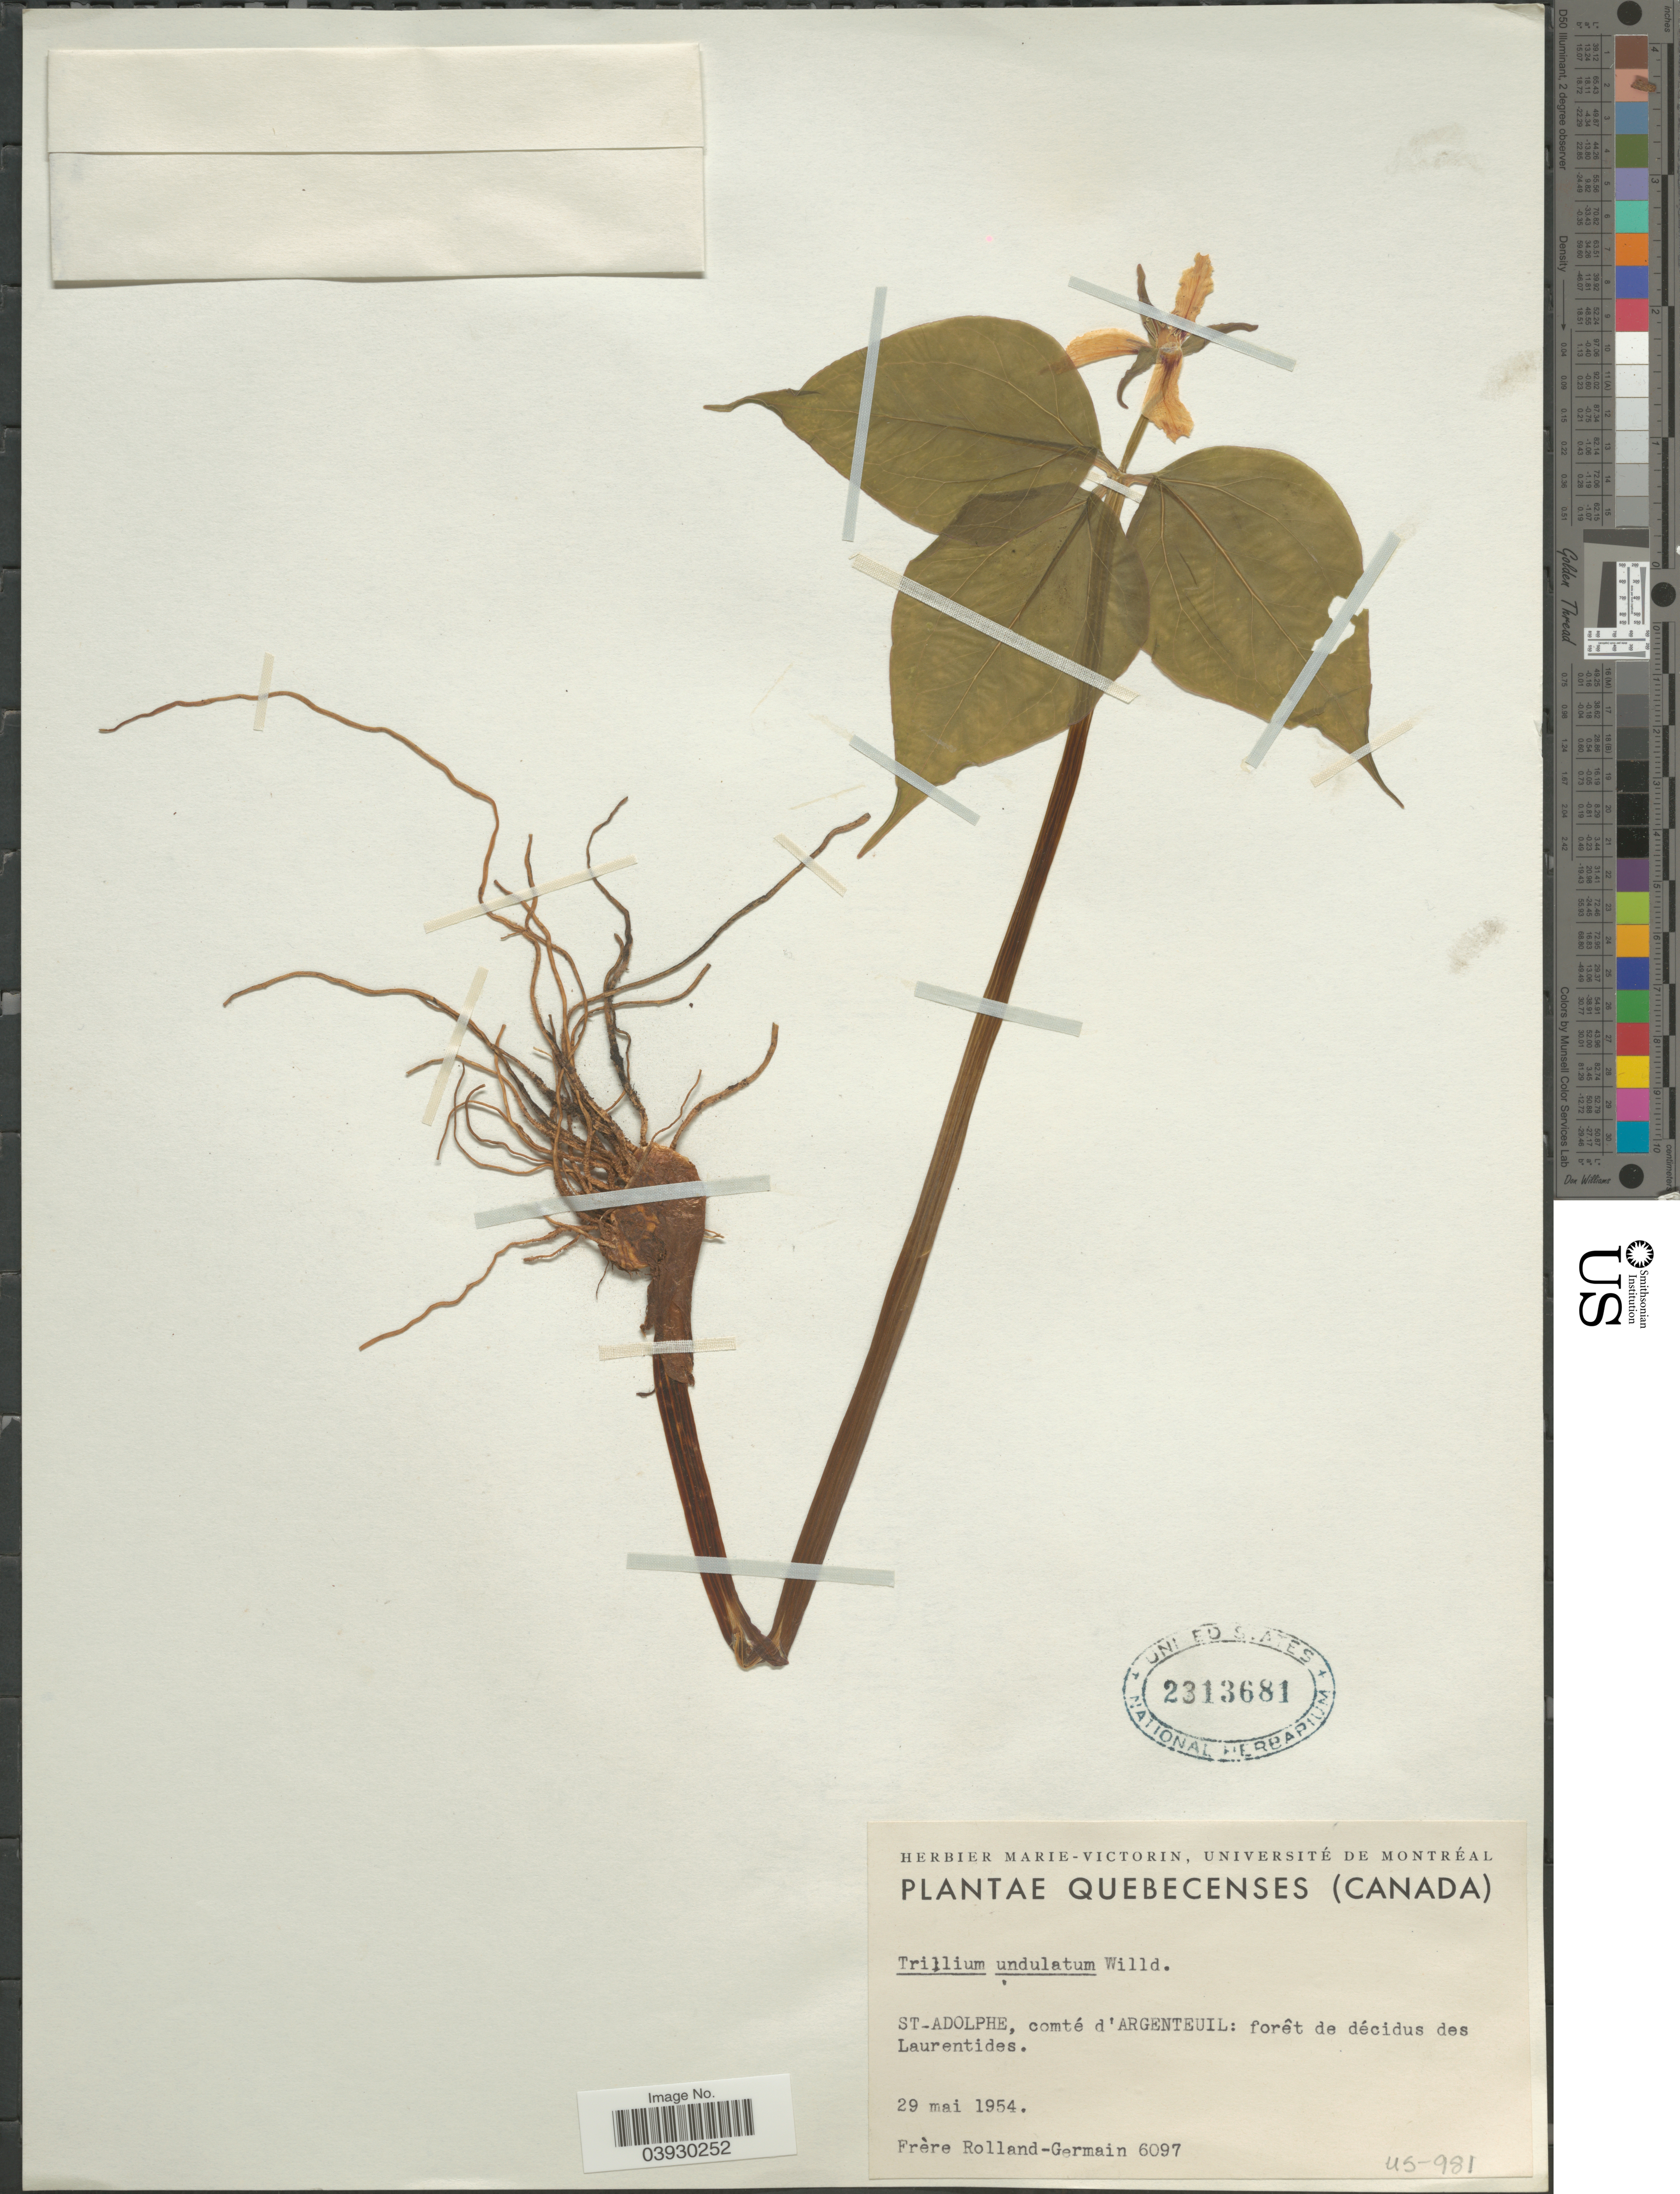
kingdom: Plantae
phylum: Tracheophyta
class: Liliopsida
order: Liliales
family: Melanthiaceae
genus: Trillium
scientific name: Trillium undulatum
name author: Willd.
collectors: Rolland-Germain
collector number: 6097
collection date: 1954-05-29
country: Canada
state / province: Quebec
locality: St-Adolphe, comté d'ARGENTEUIL: forêt de décidus des Laurentides.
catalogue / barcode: US 2313681